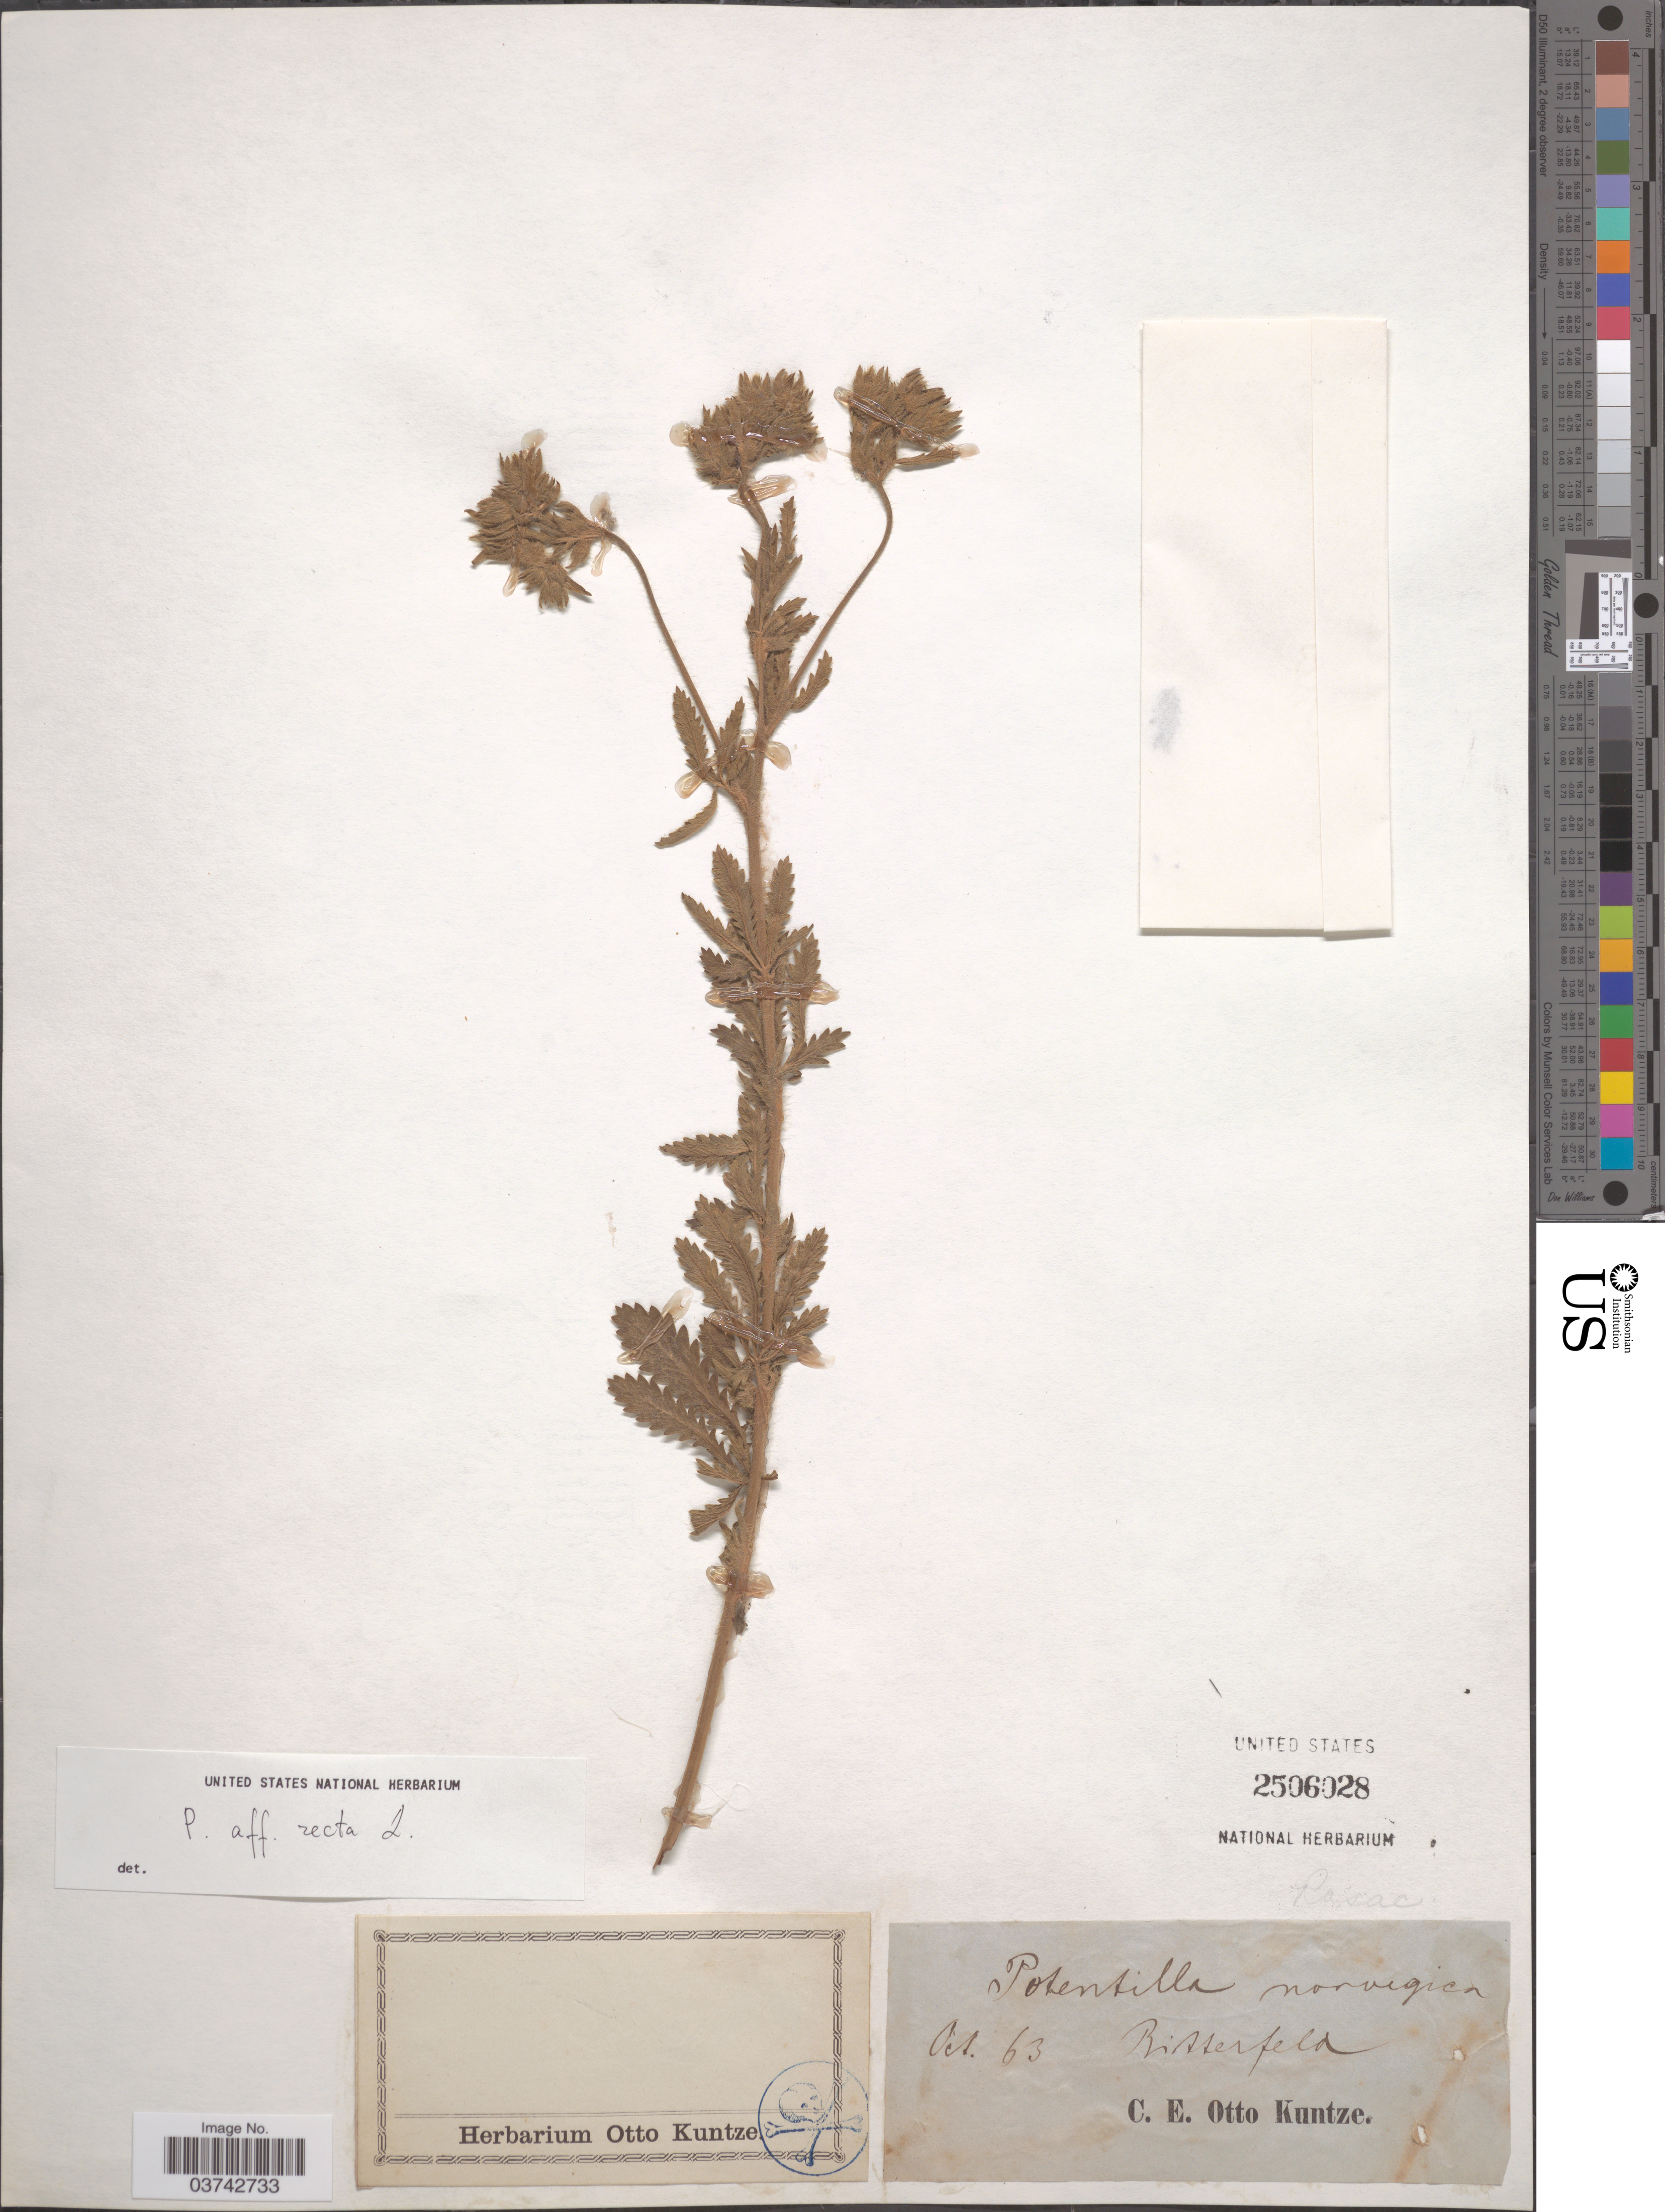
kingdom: Plantae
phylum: Tracheophyta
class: Magnoliopsida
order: Rosales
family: Rosaceae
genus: Potentilla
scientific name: Potentilla recta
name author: L.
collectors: C.E.O. Kuntze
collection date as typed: Transcribed d/m/y: /10/63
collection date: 1863-10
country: Germany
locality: Ritterfeld.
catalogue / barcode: US 2506028